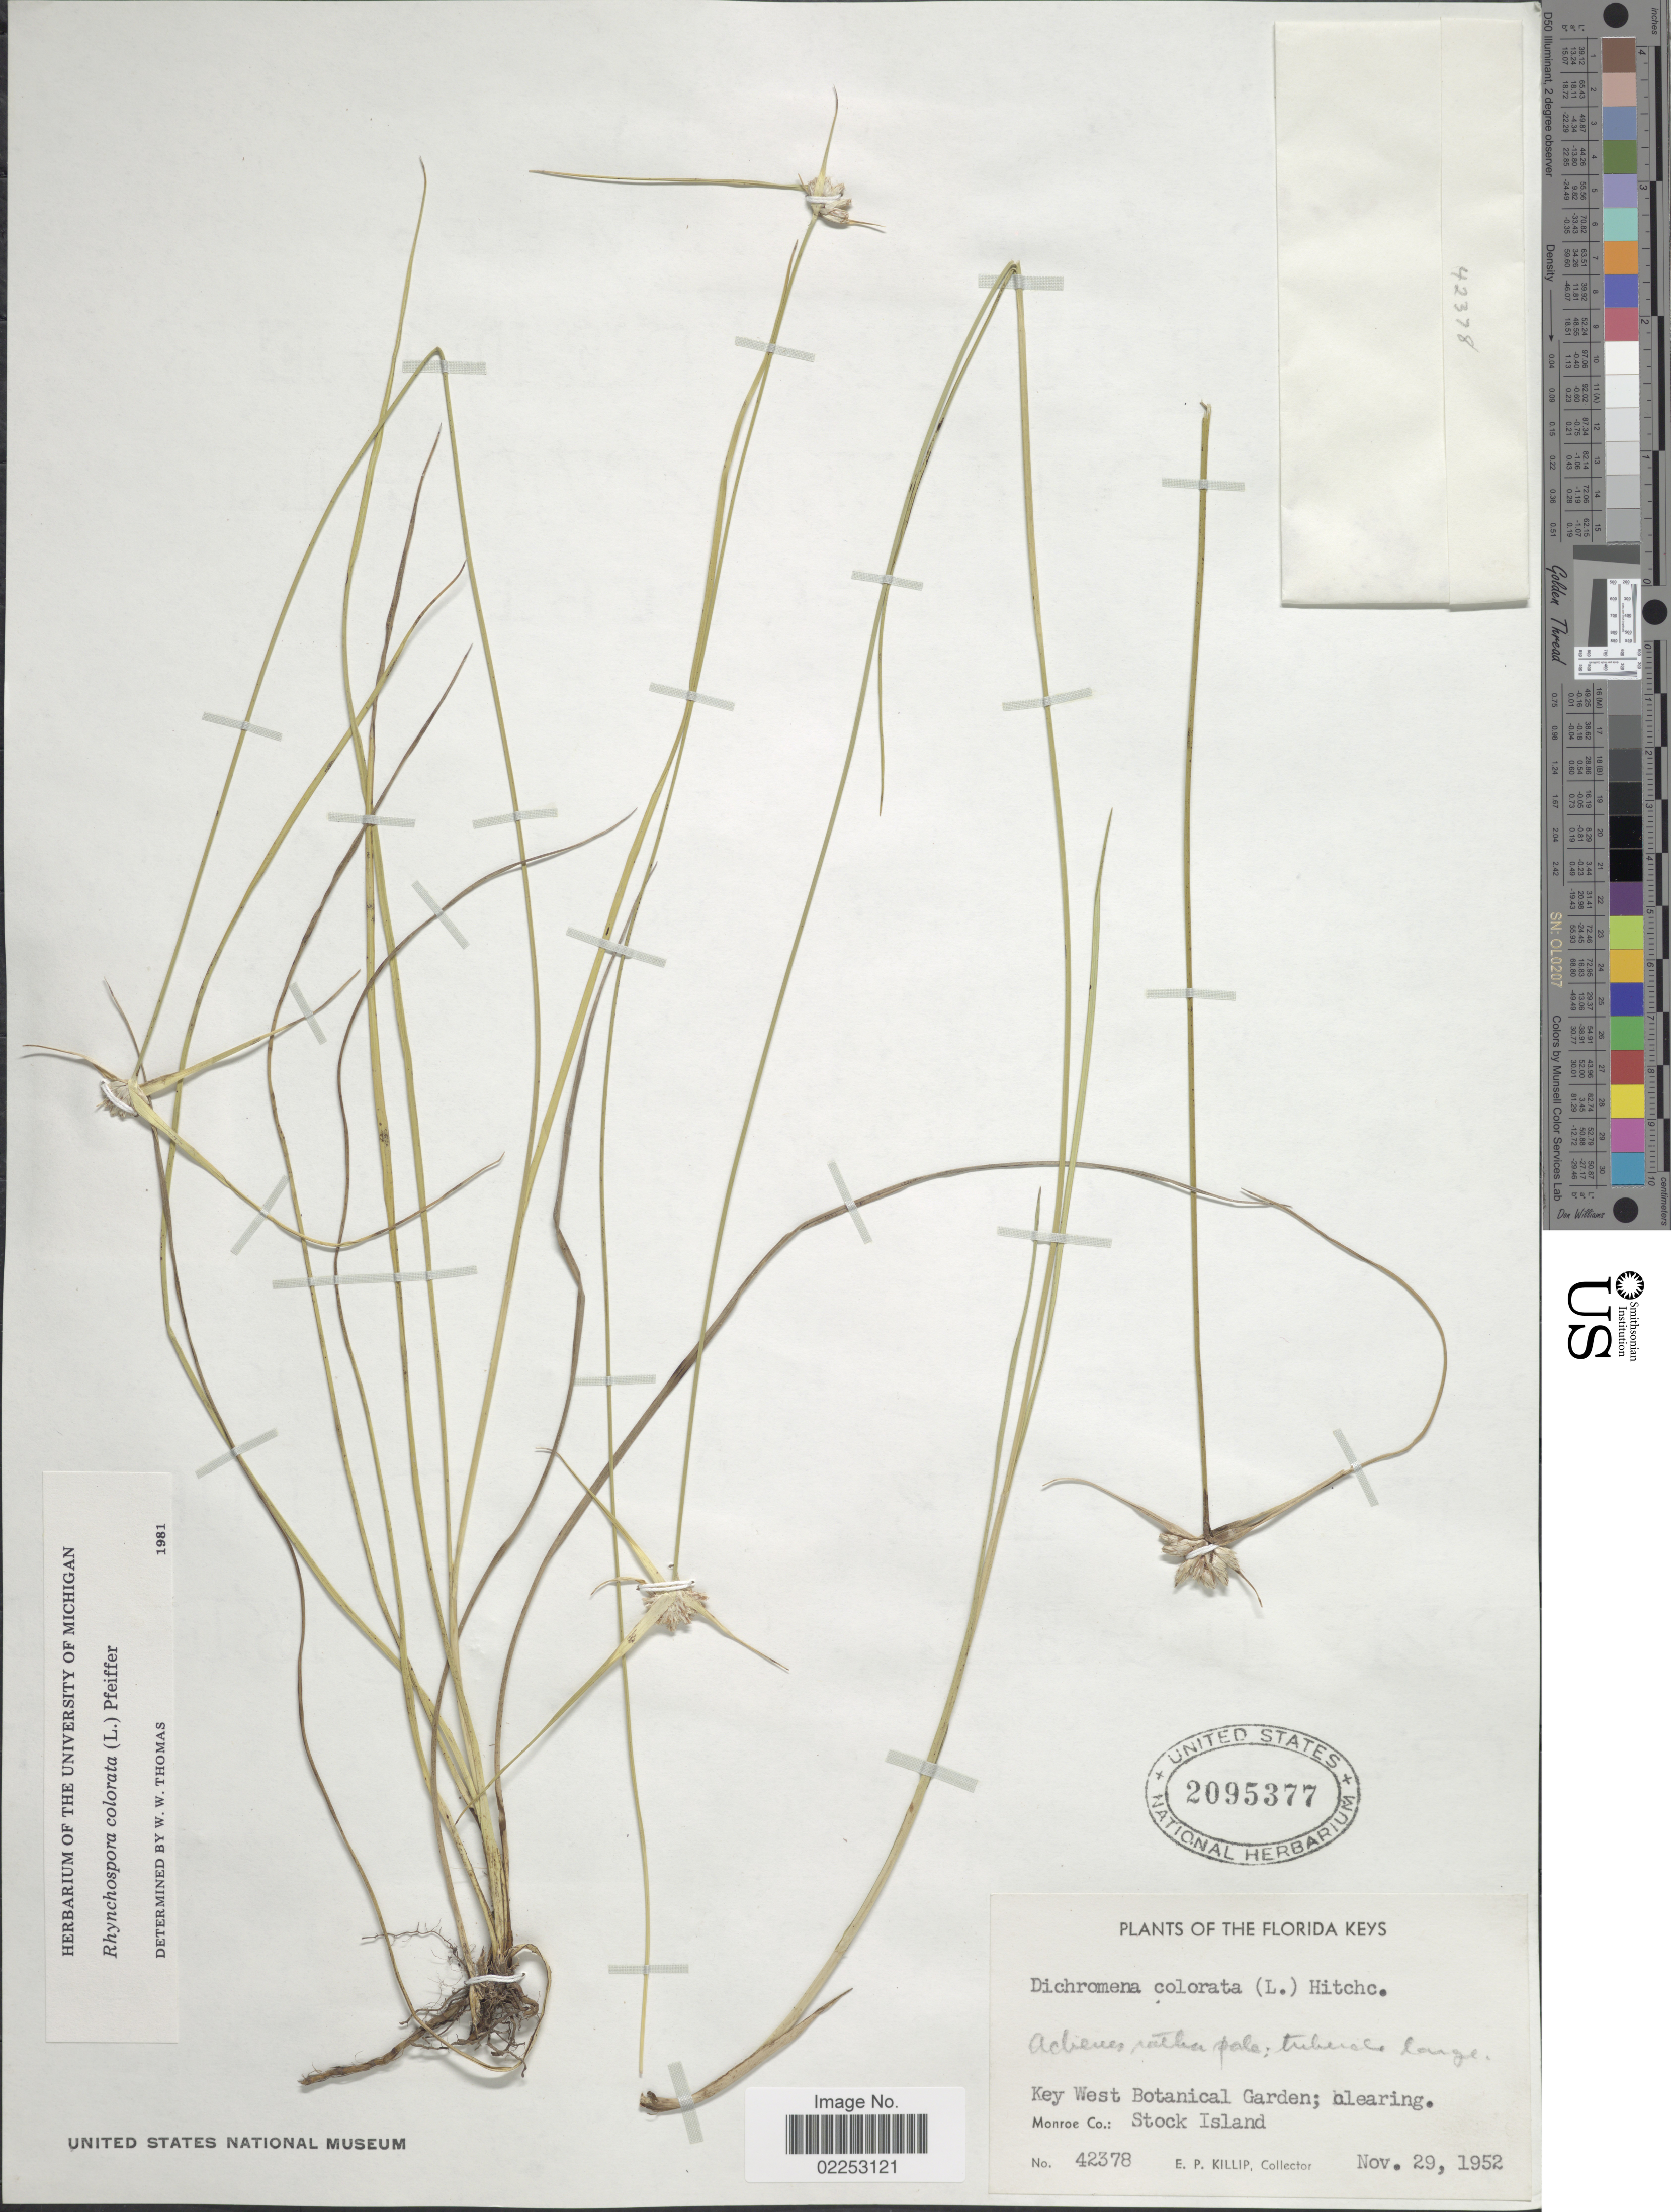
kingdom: Plantae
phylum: Tracheophyta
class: Liliopsida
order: Poales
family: Cyperaceae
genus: Rhynchospora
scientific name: Rhynchospora colorata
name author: (L.) H. Pfeiff.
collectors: E. P. Killip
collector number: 42378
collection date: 1952-11-29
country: United States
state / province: Florida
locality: Florida Keys. Monroe Co.: Stock Island. Key West Botanical Garden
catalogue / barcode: US 2095377